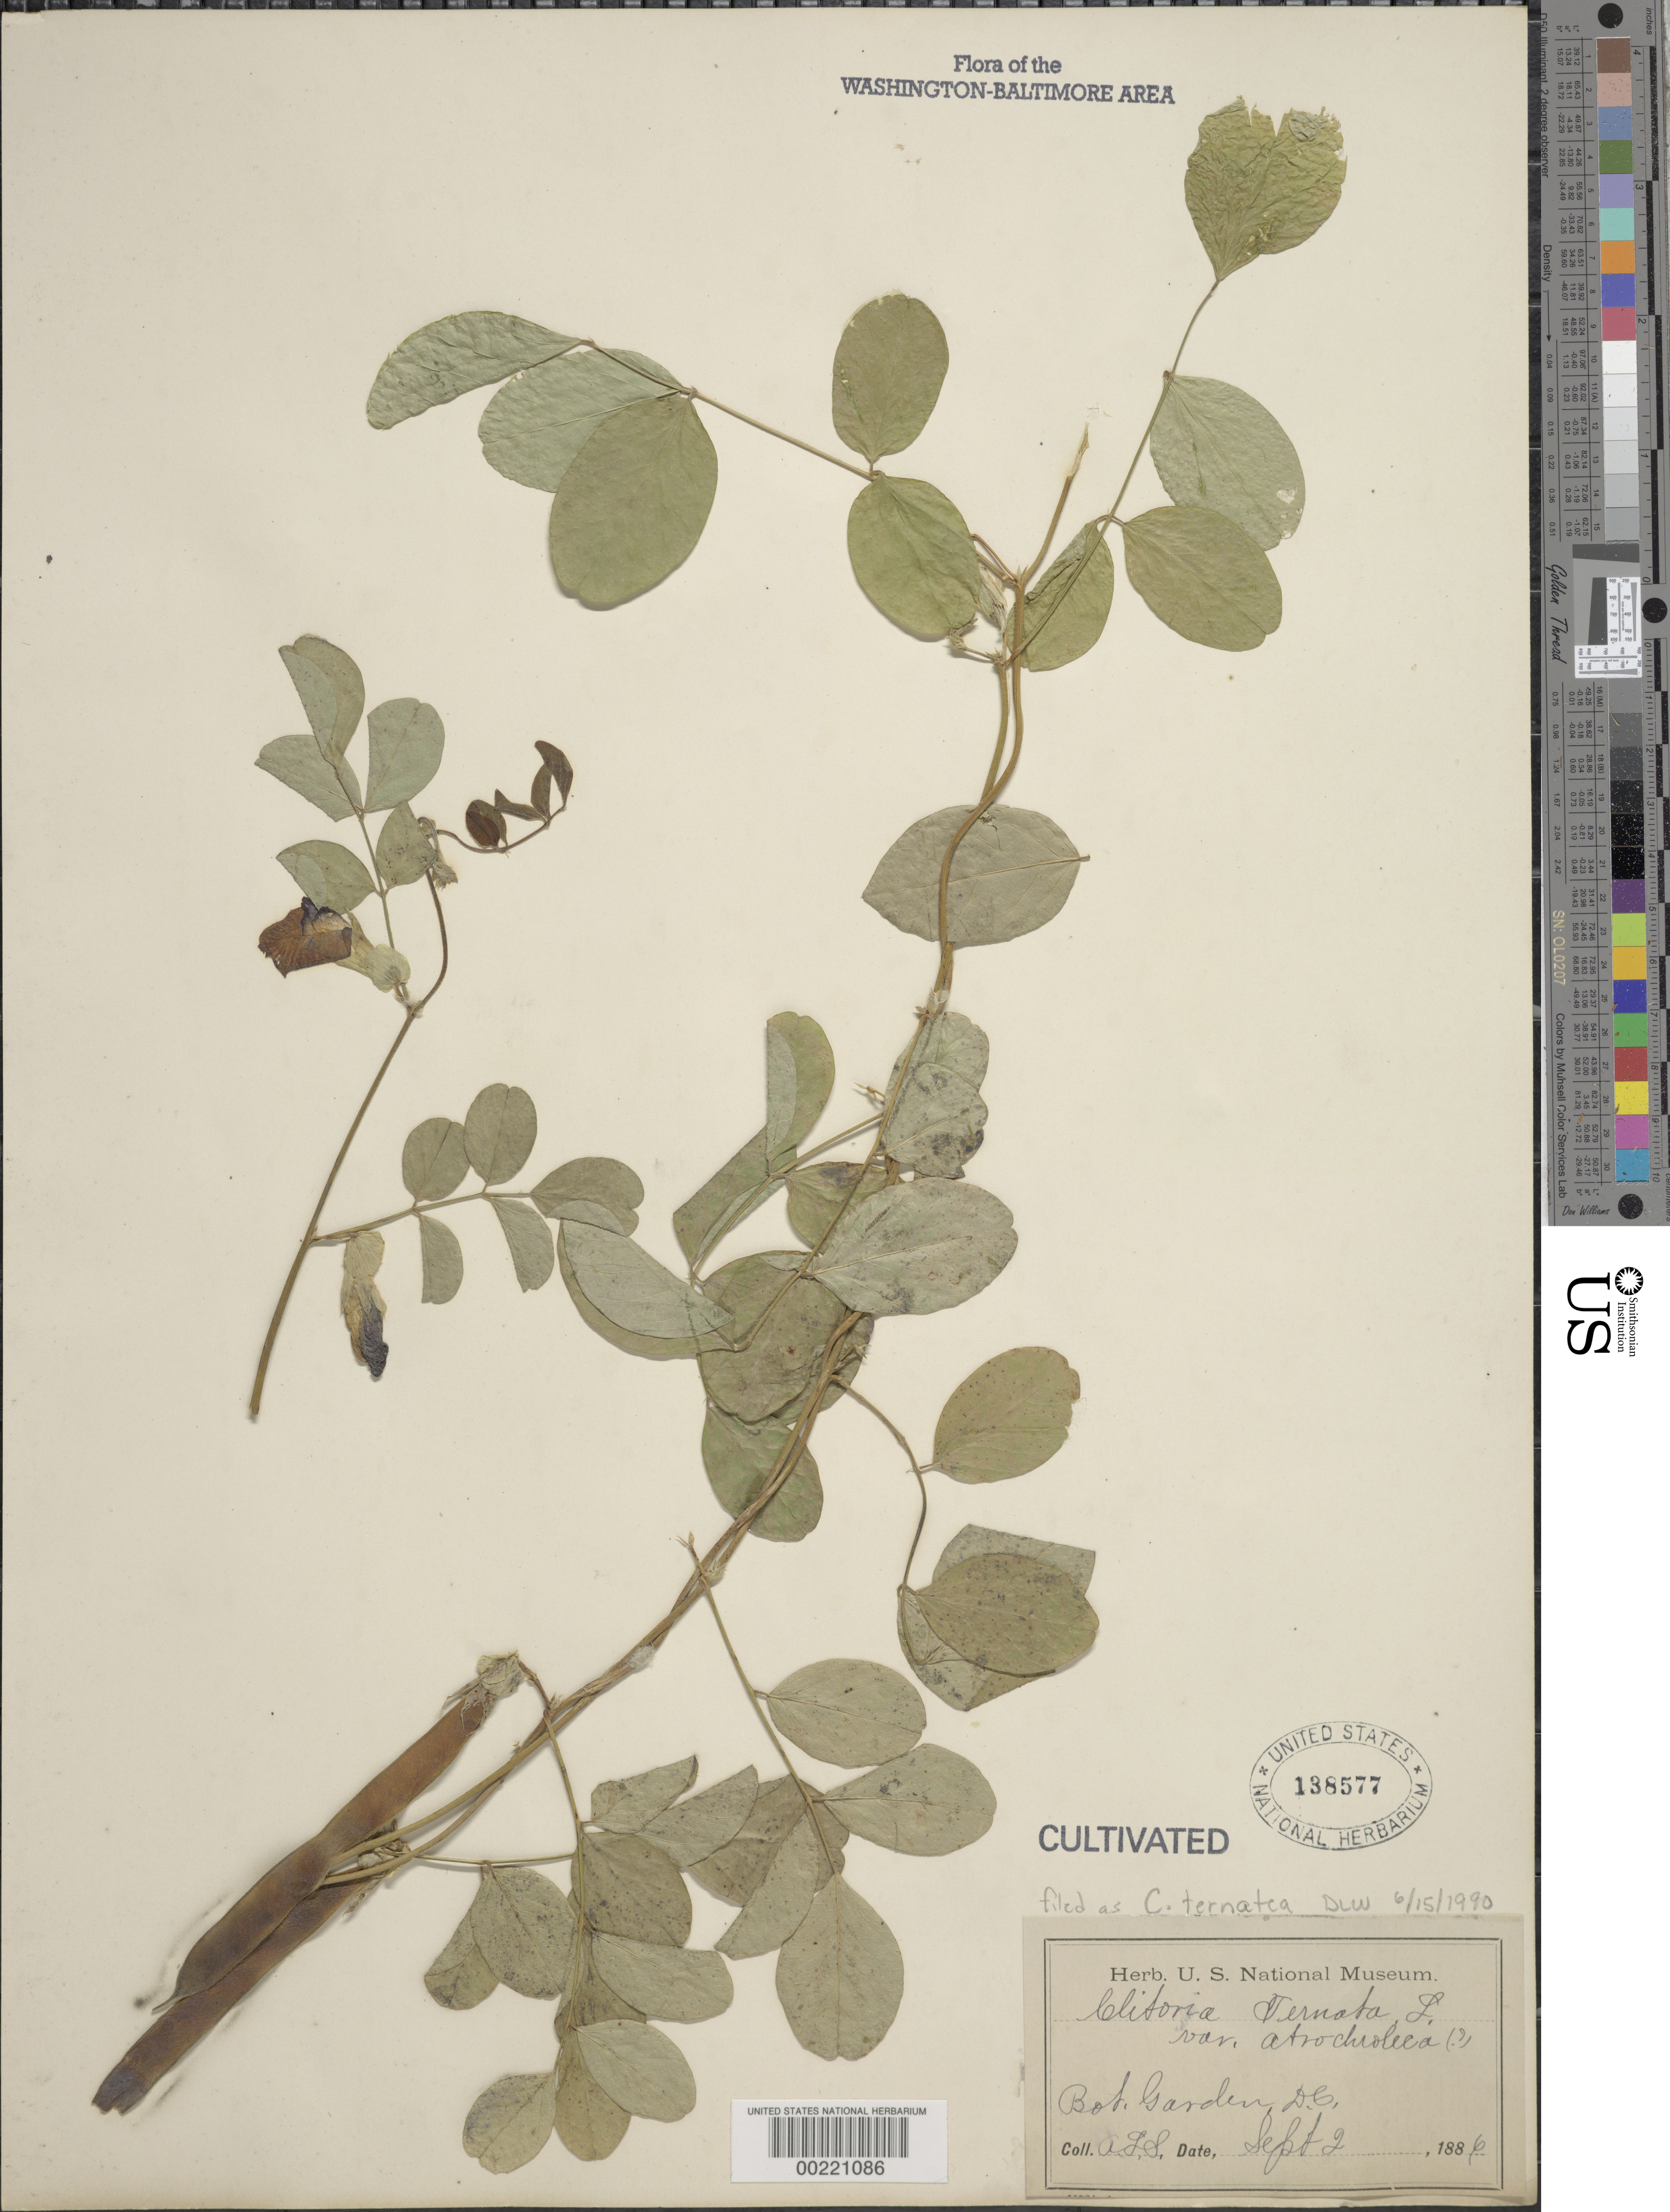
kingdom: Plantae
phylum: Tracheophyta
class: Magnoliopsida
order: Fabales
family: Fabaceae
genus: Clitoria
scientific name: Clitoria ternatea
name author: L.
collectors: A. S. Schott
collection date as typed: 02 Sep 1886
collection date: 1886-09-02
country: United States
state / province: District of Columbia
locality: Botanical gardens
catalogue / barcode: US 138577